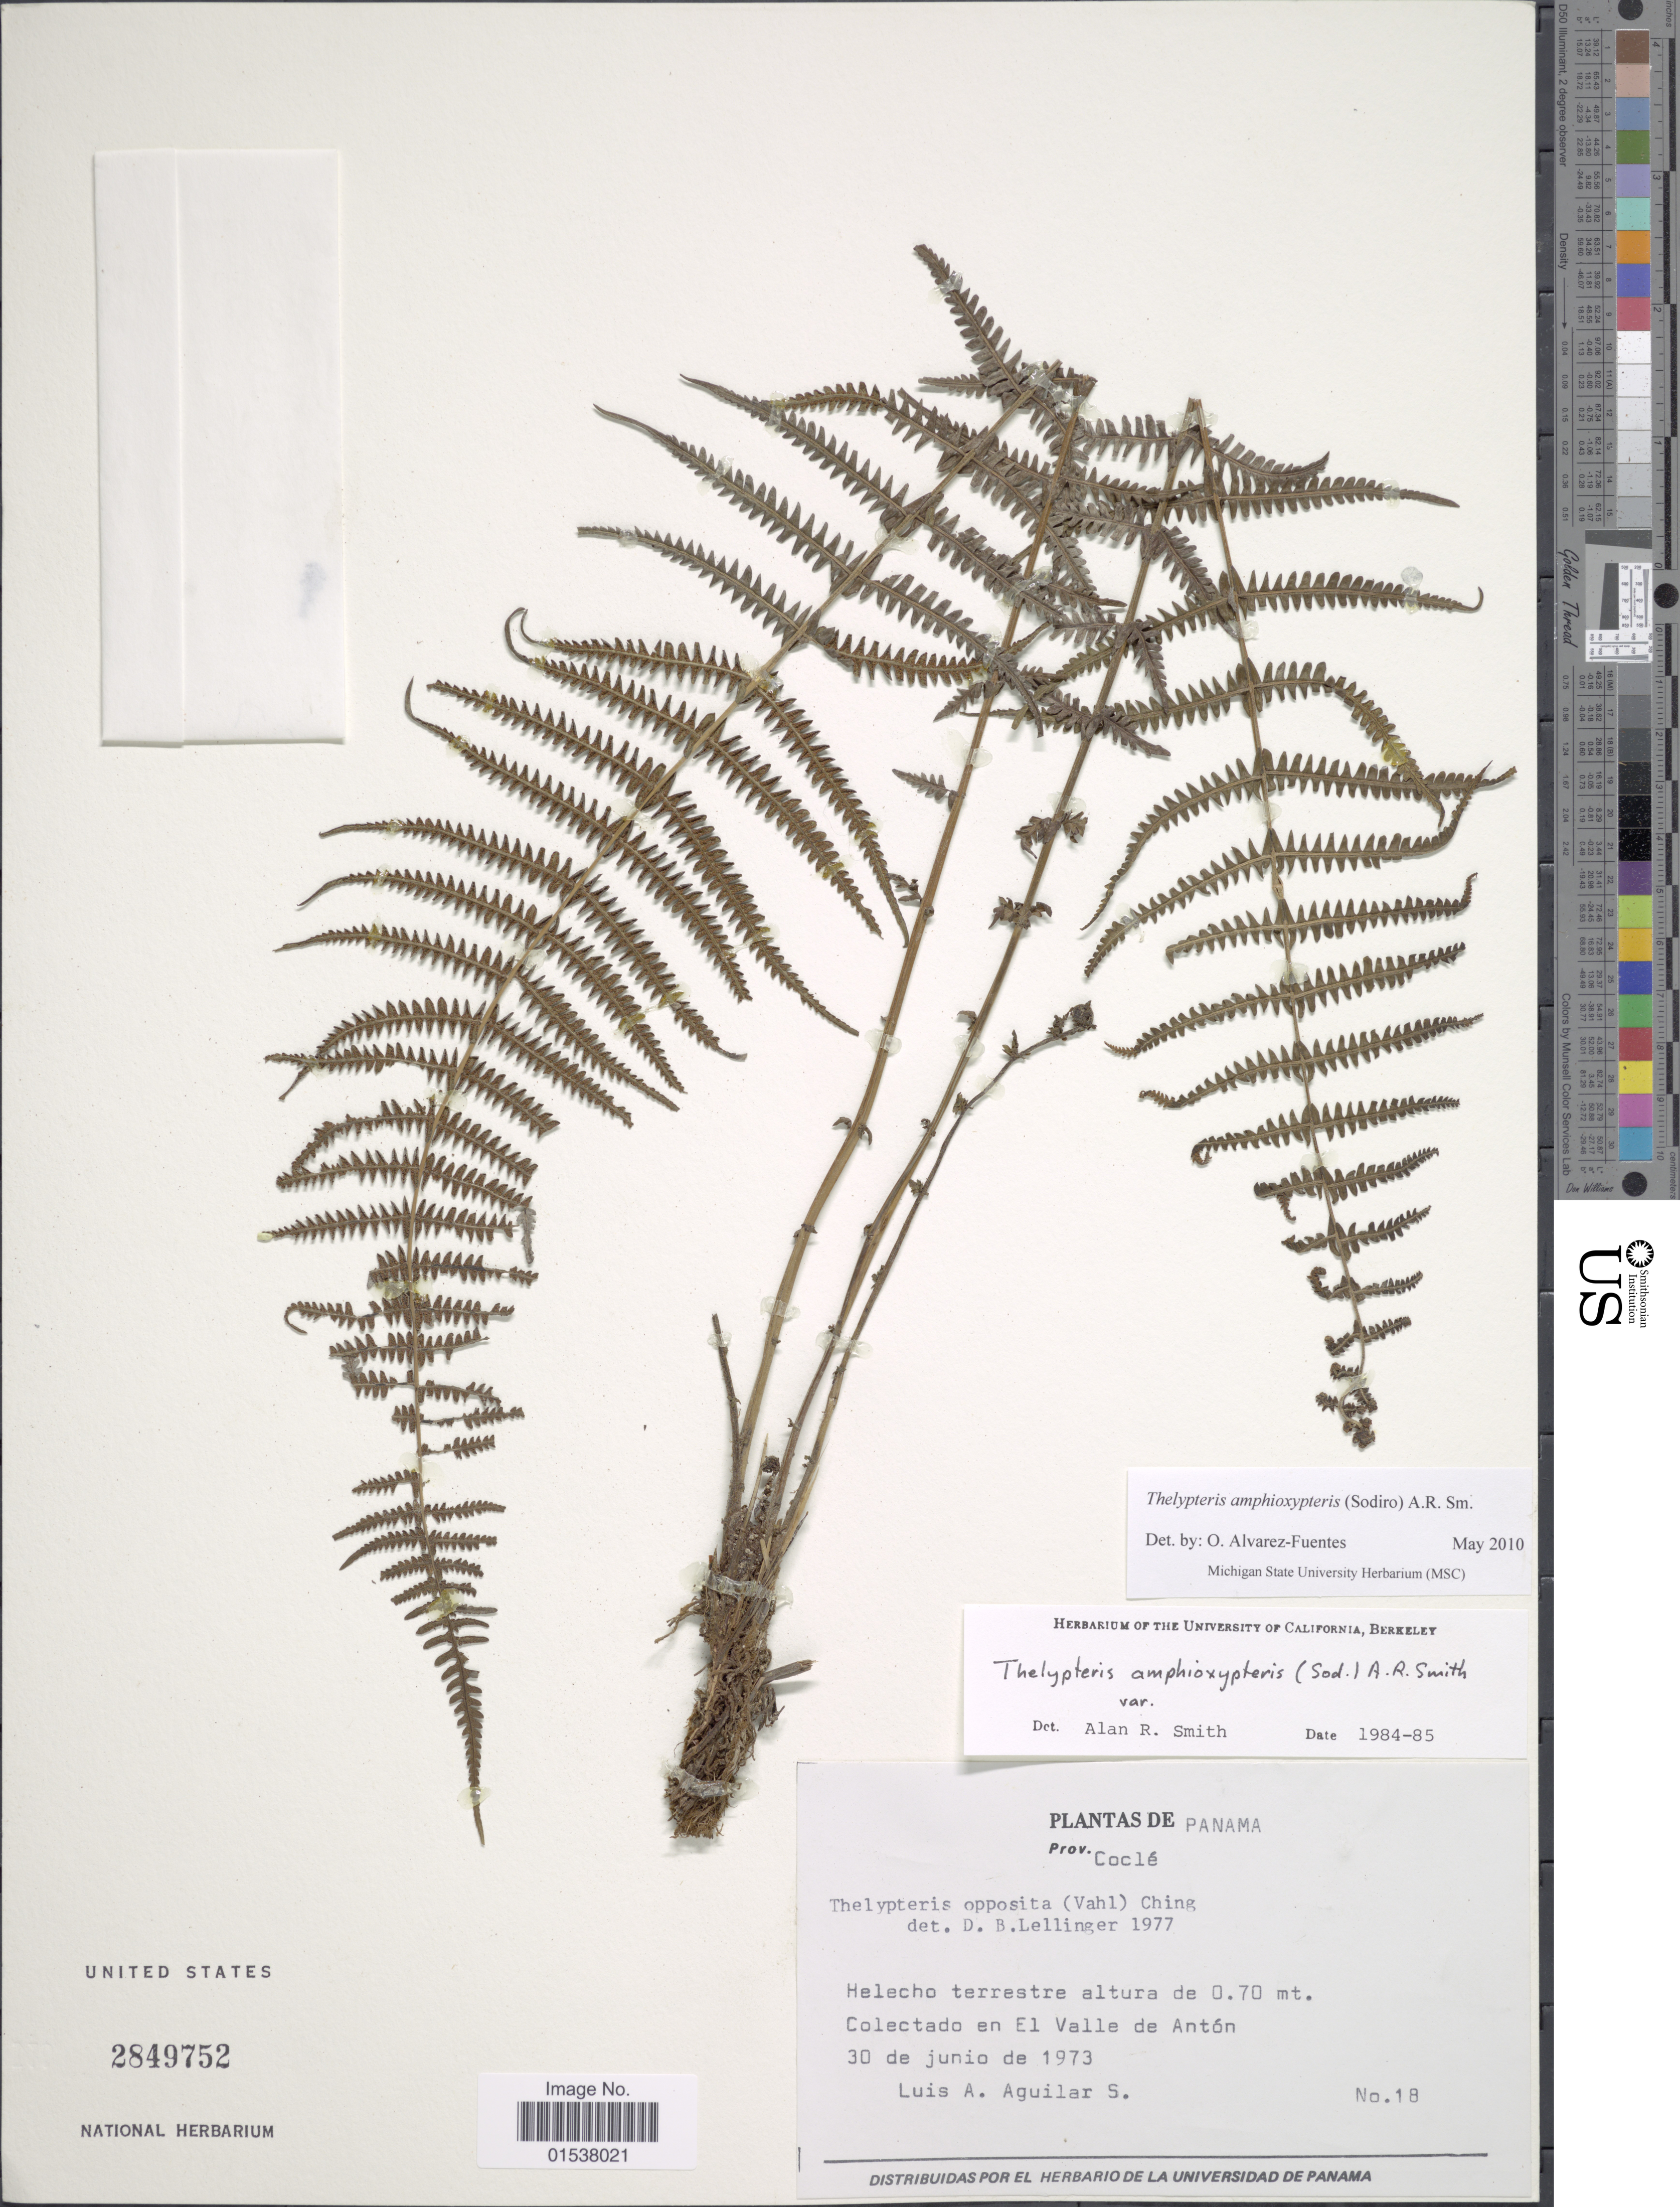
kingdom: Plantae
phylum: Tracheophyta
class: Polypodiopsida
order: Polypodiales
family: Thelypteridaceae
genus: Amauropelta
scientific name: Amauropelta amphioxypteris (Sodiro) comb. nov., ined. 2015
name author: (Sodiro)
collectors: S. Aguilar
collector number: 18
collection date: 1973-06-30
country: Panama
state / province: Coclé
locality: Prov. Cocle, El Valle de Anton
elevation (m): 0.7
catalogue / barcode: US 2849752